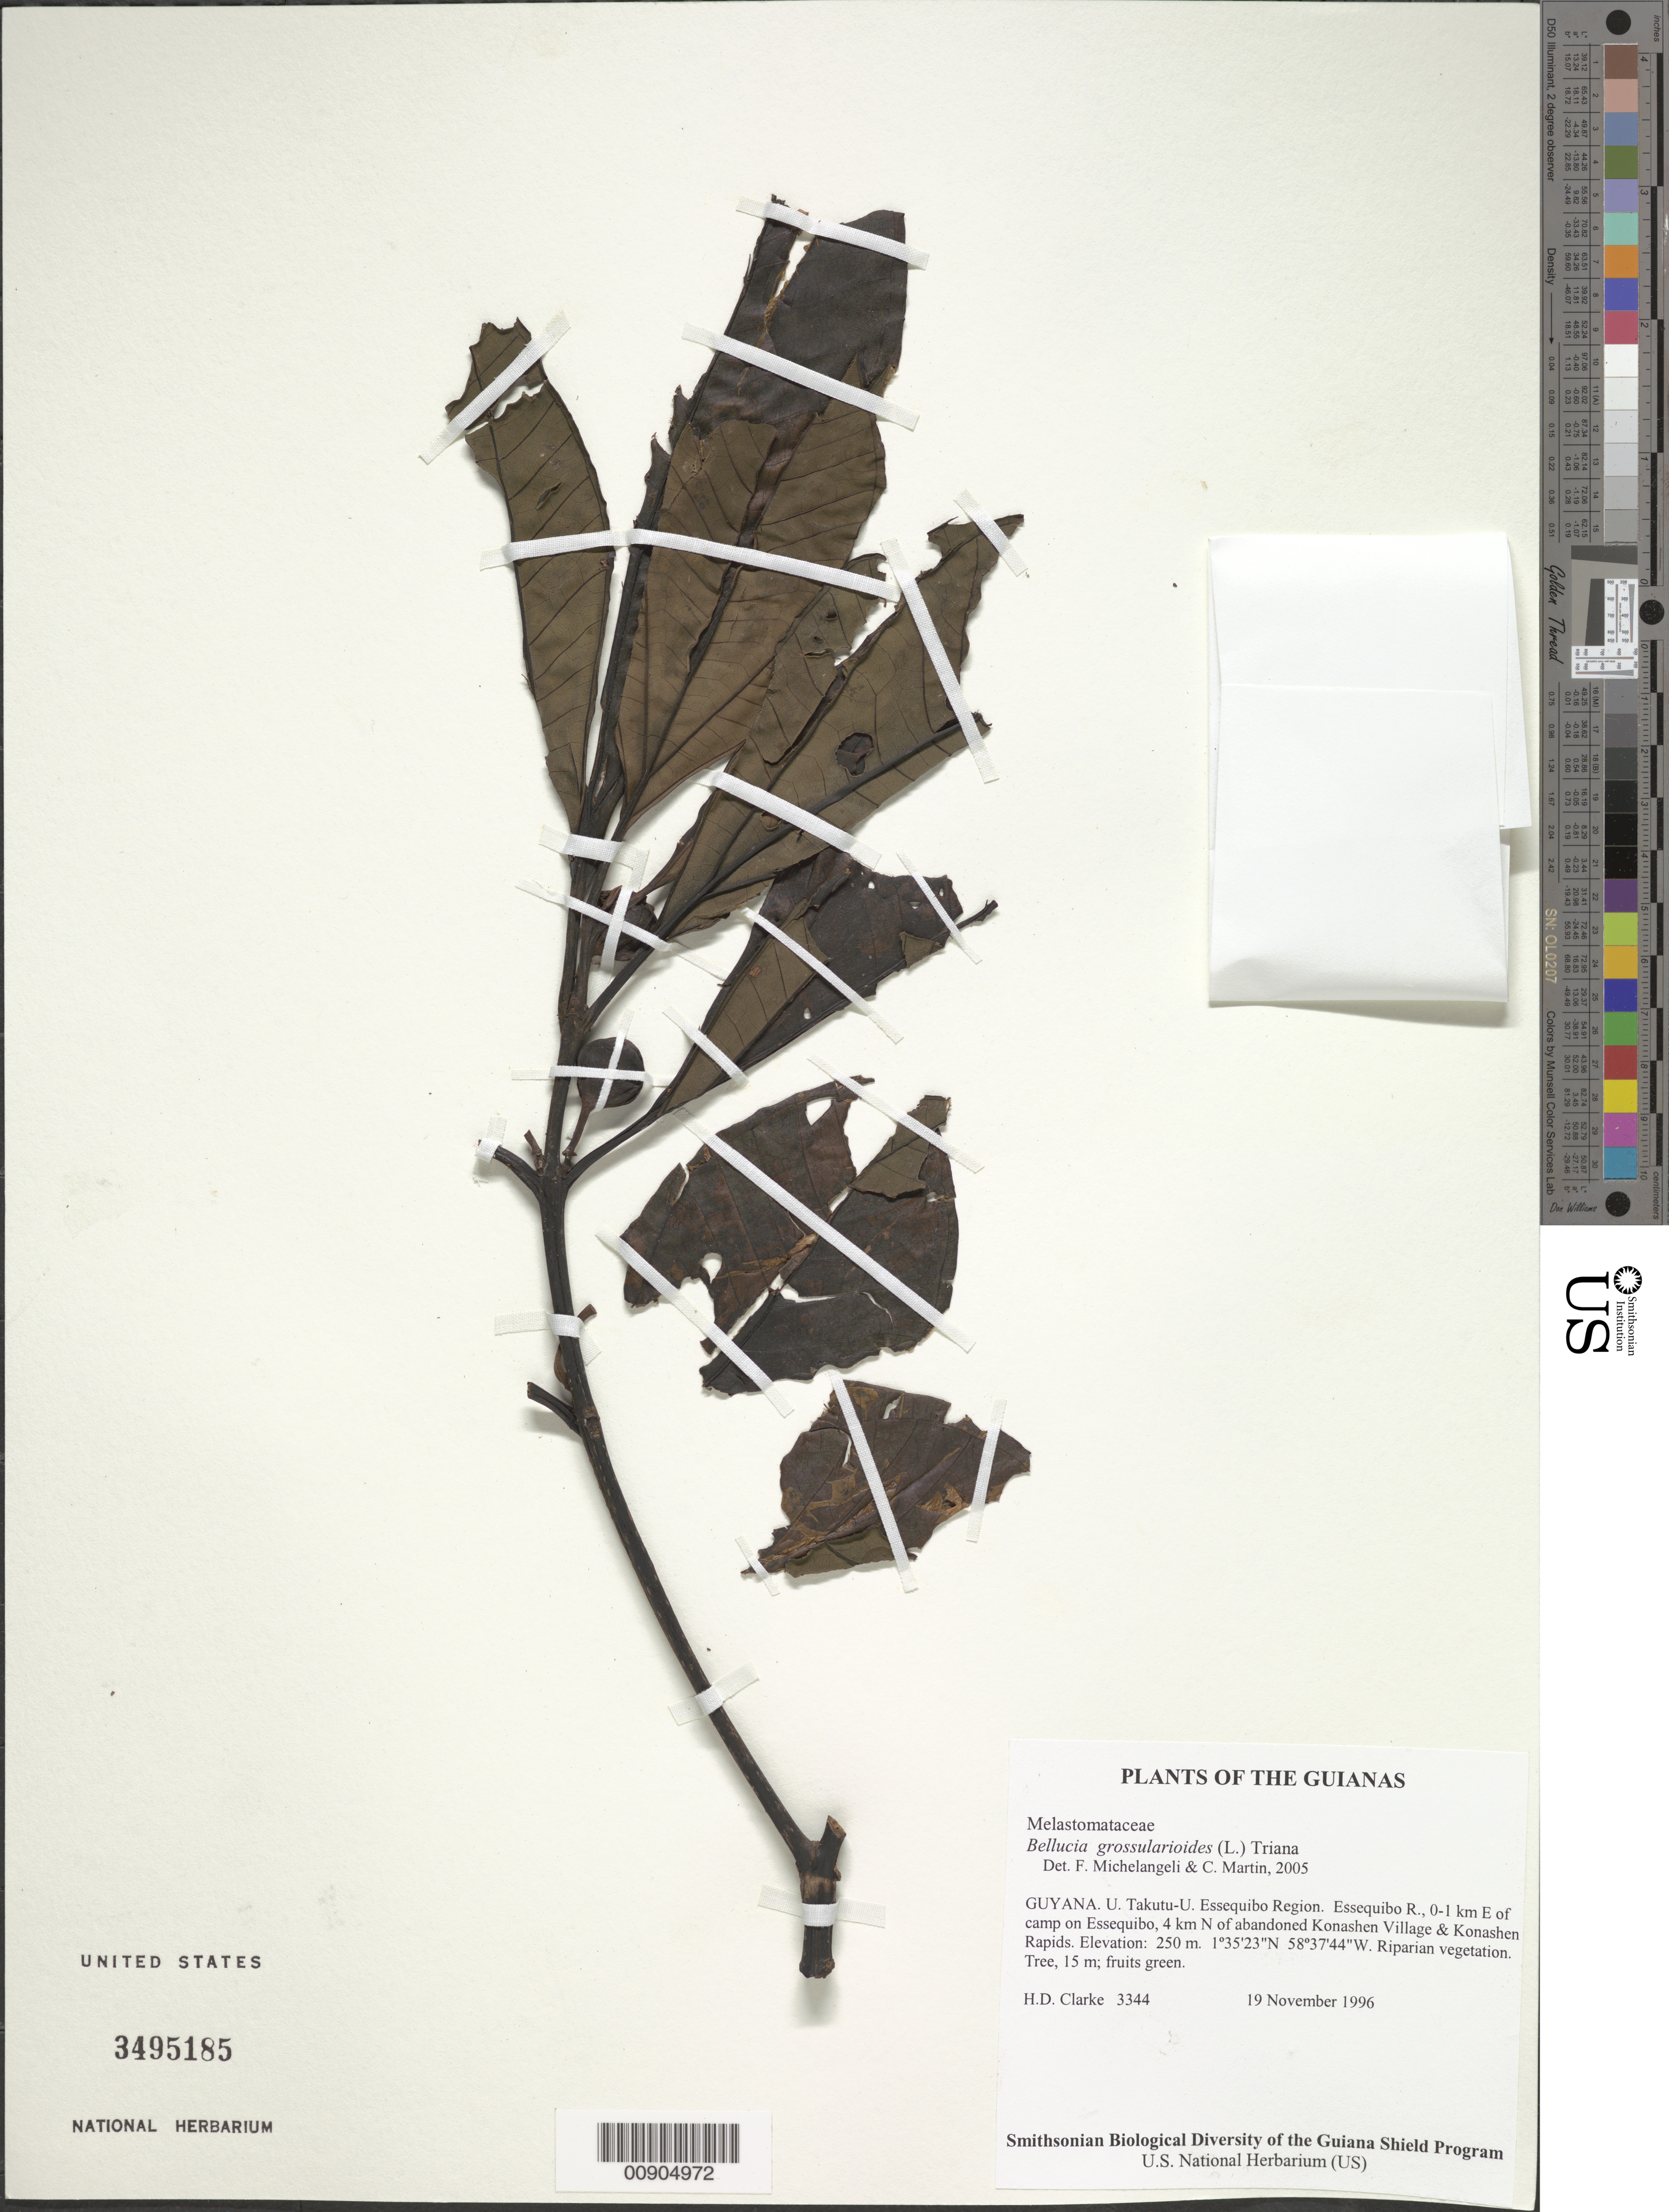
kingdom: Plantae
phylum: Tracheophyta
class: Magnoliopsida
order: Myrtales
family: Melastomataceae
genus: Bellucia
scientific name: Bellucia grossularioides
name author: (L.) Triana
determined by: Michelangeli, F. A.; Martin, C.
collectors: H. D. Clarke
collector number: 3344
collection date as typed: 19 November 1996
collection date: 1996-11-19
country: Guyana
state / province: U. Takutu-U. Essequibo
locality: Essequibo R., 0-1 km E of camp on Essequibo, 4 km N of abandoned Konashen Village & Konashen Rapids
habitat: Riparian vegetation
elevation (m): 250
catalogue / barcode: US 3495185